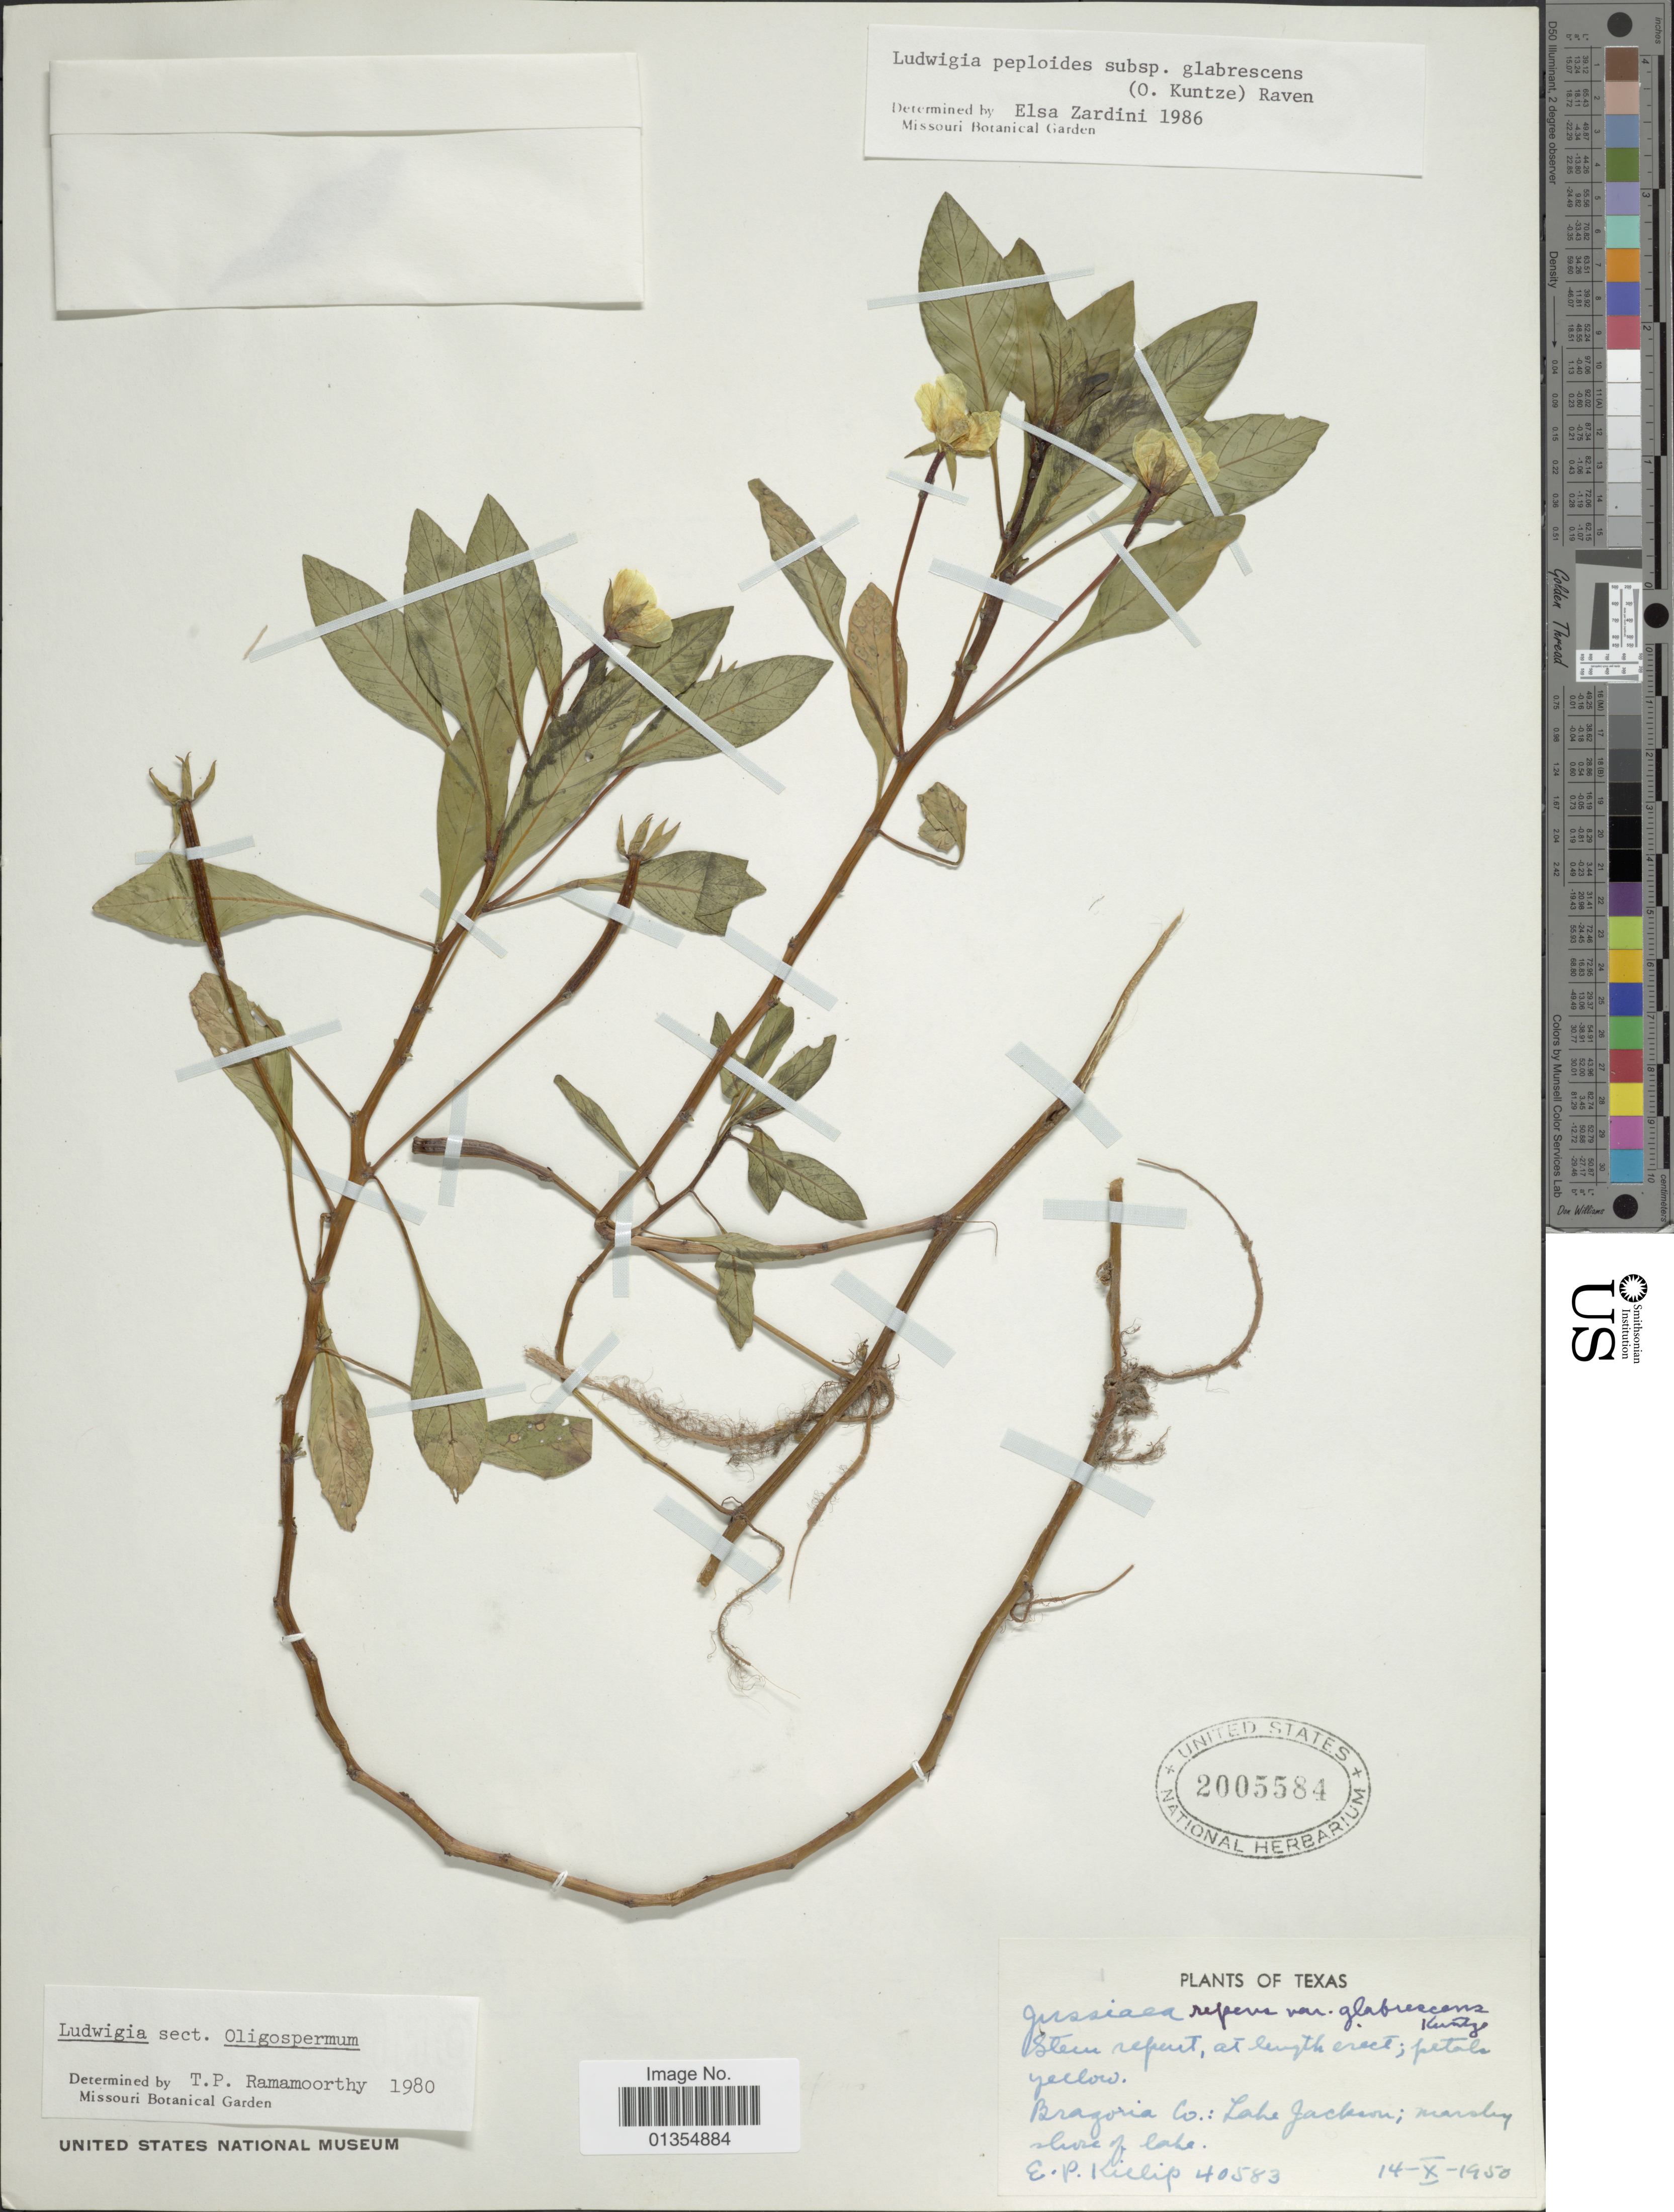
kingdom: Plantae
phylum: Tracheophyta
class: Magnoliopsida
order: Myrtales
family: Onagraceae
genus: Ludwigia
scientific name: Ludwigia peploides subsp. glabrescens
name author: (Kuntze) P.H. Raven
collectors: E. P. Killip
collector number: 40583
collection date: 1950-10-14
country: United States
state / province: Texas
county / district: Brazoria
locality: Brazoria Co.: Lake Jackson. Muddy shore of lake.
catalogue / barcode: US 2005584